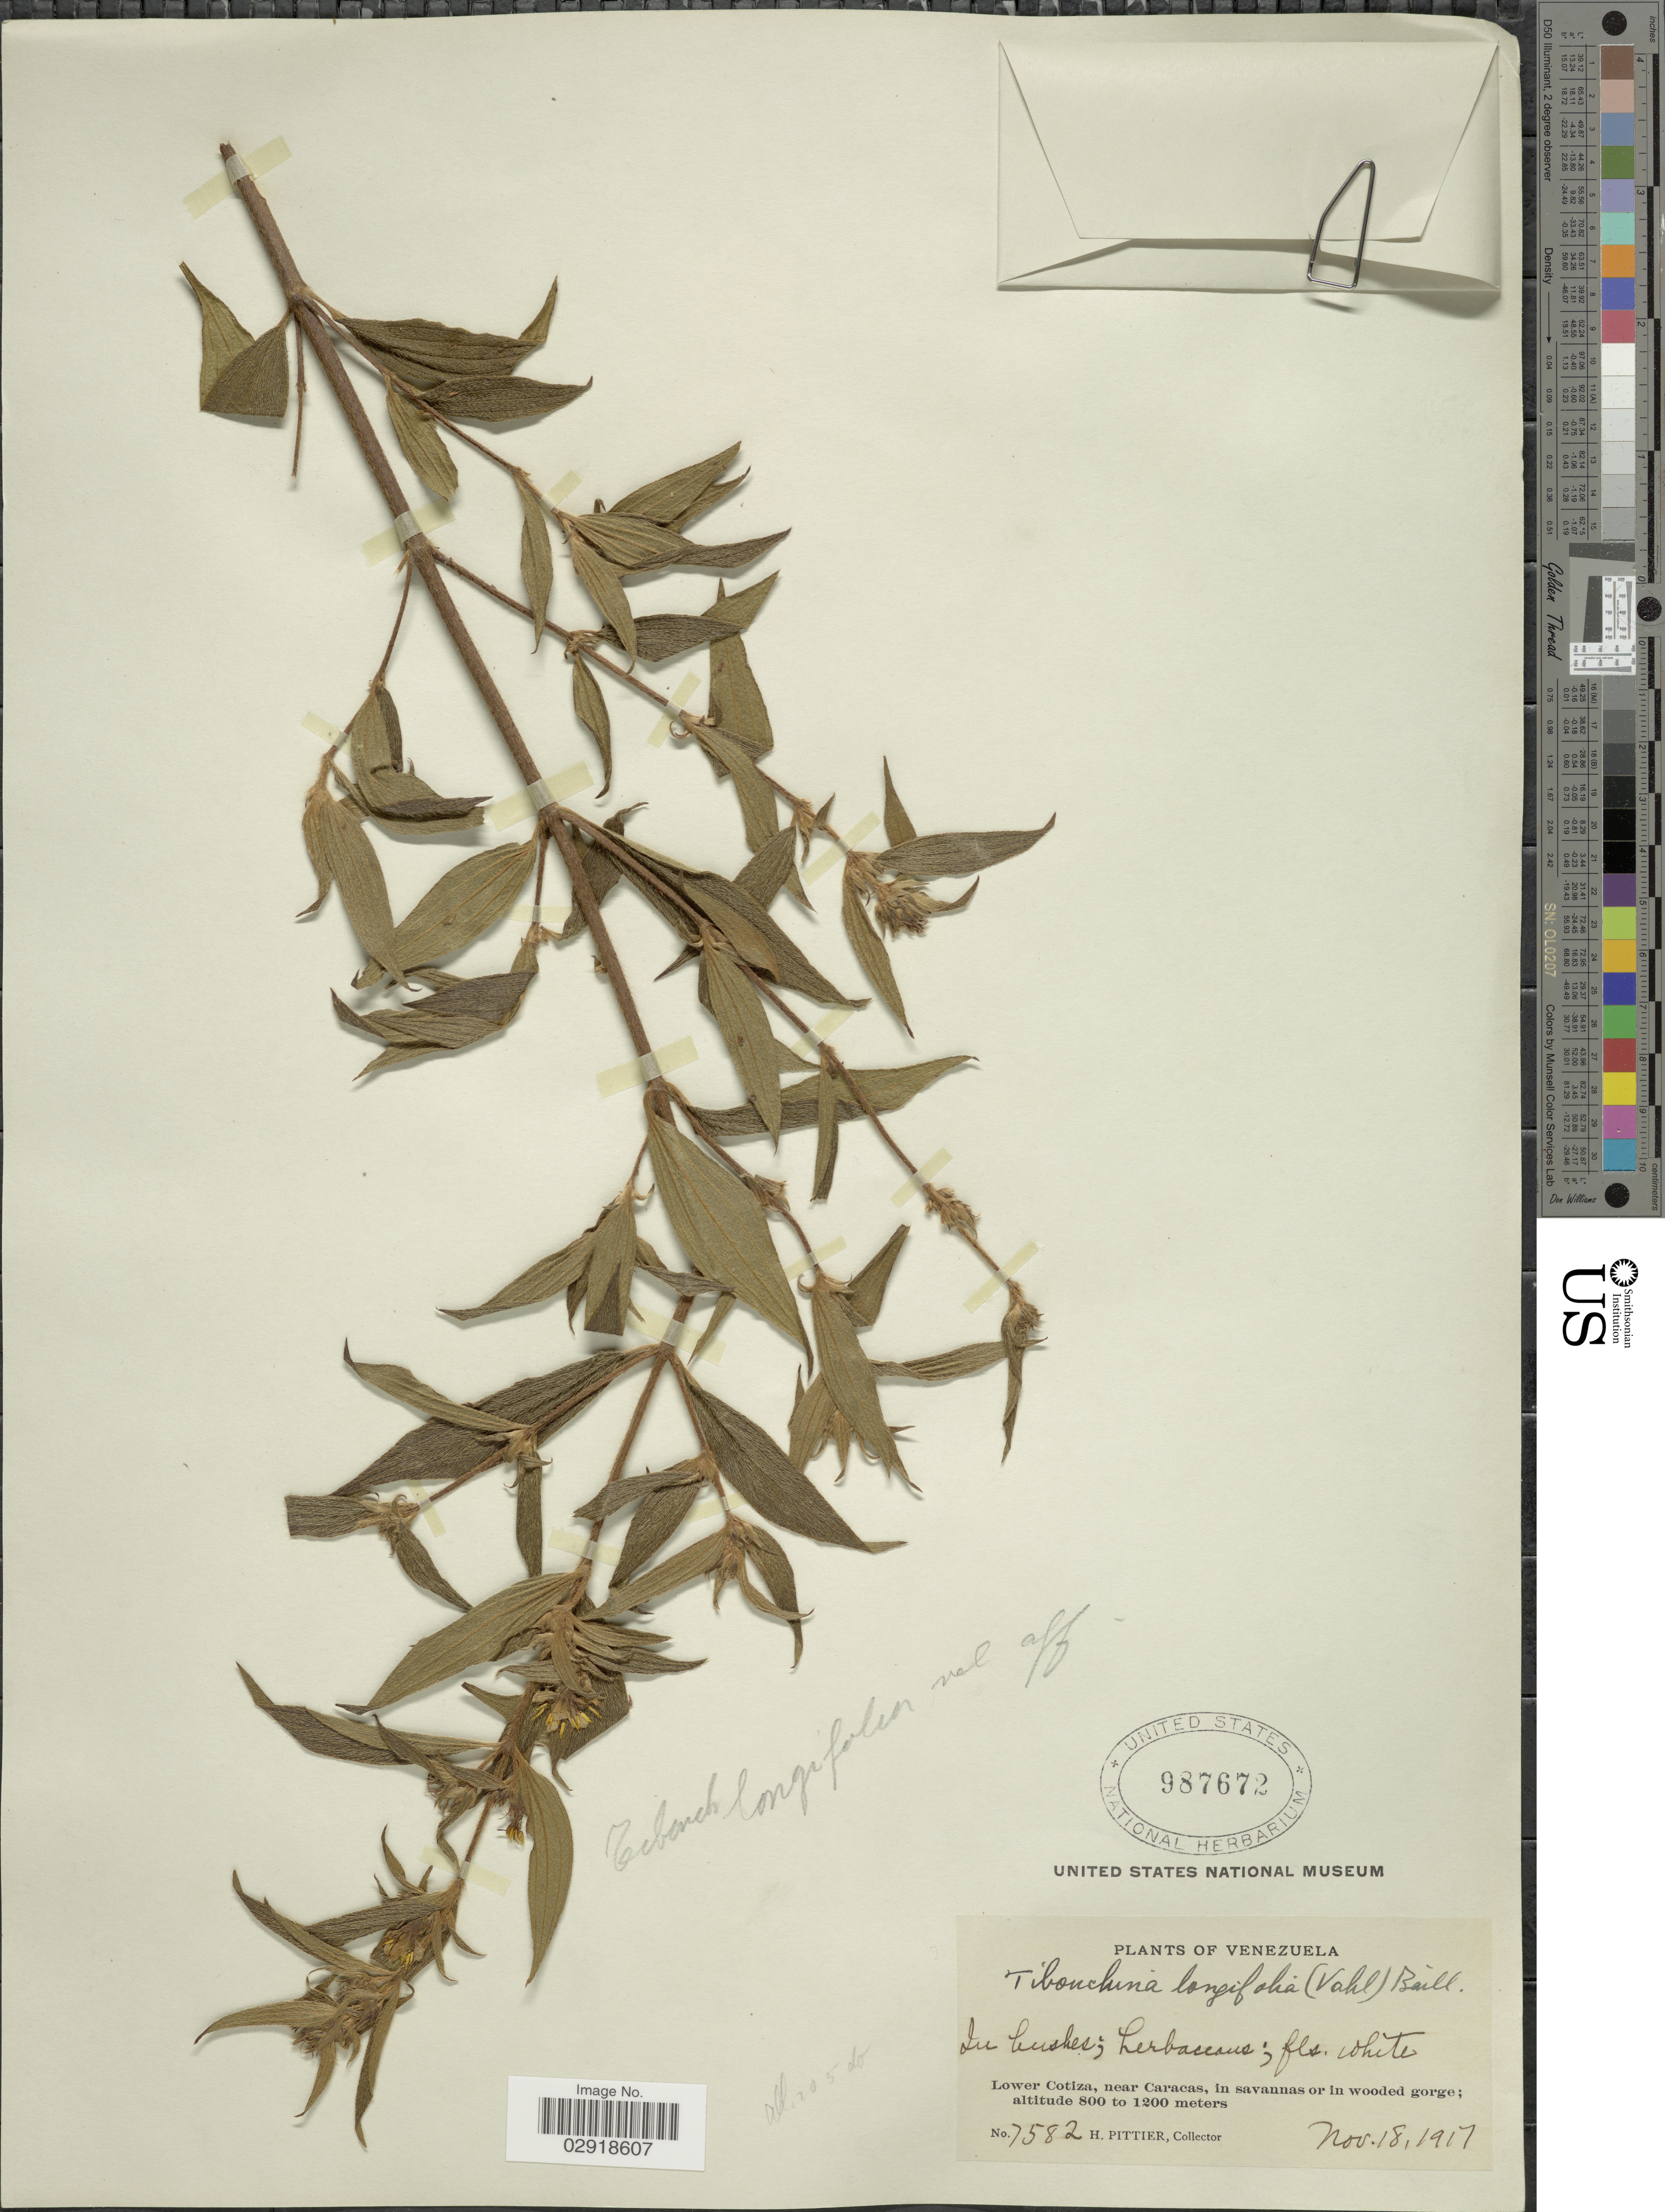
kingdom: Plantae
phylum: Tracheophyta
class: Magnoliopsida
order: Myrtales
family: Melastomataceae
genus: Chaetogastra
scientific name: Chaetogastra longifolia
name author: (Vahl) DC.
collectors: H. F. Pittier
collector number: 7582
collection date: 1917-11-18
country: Venezuela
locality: Lower Cotiza, near Caracas, in savannas or in wooded gorge.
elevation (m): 800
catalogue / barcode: US 987672